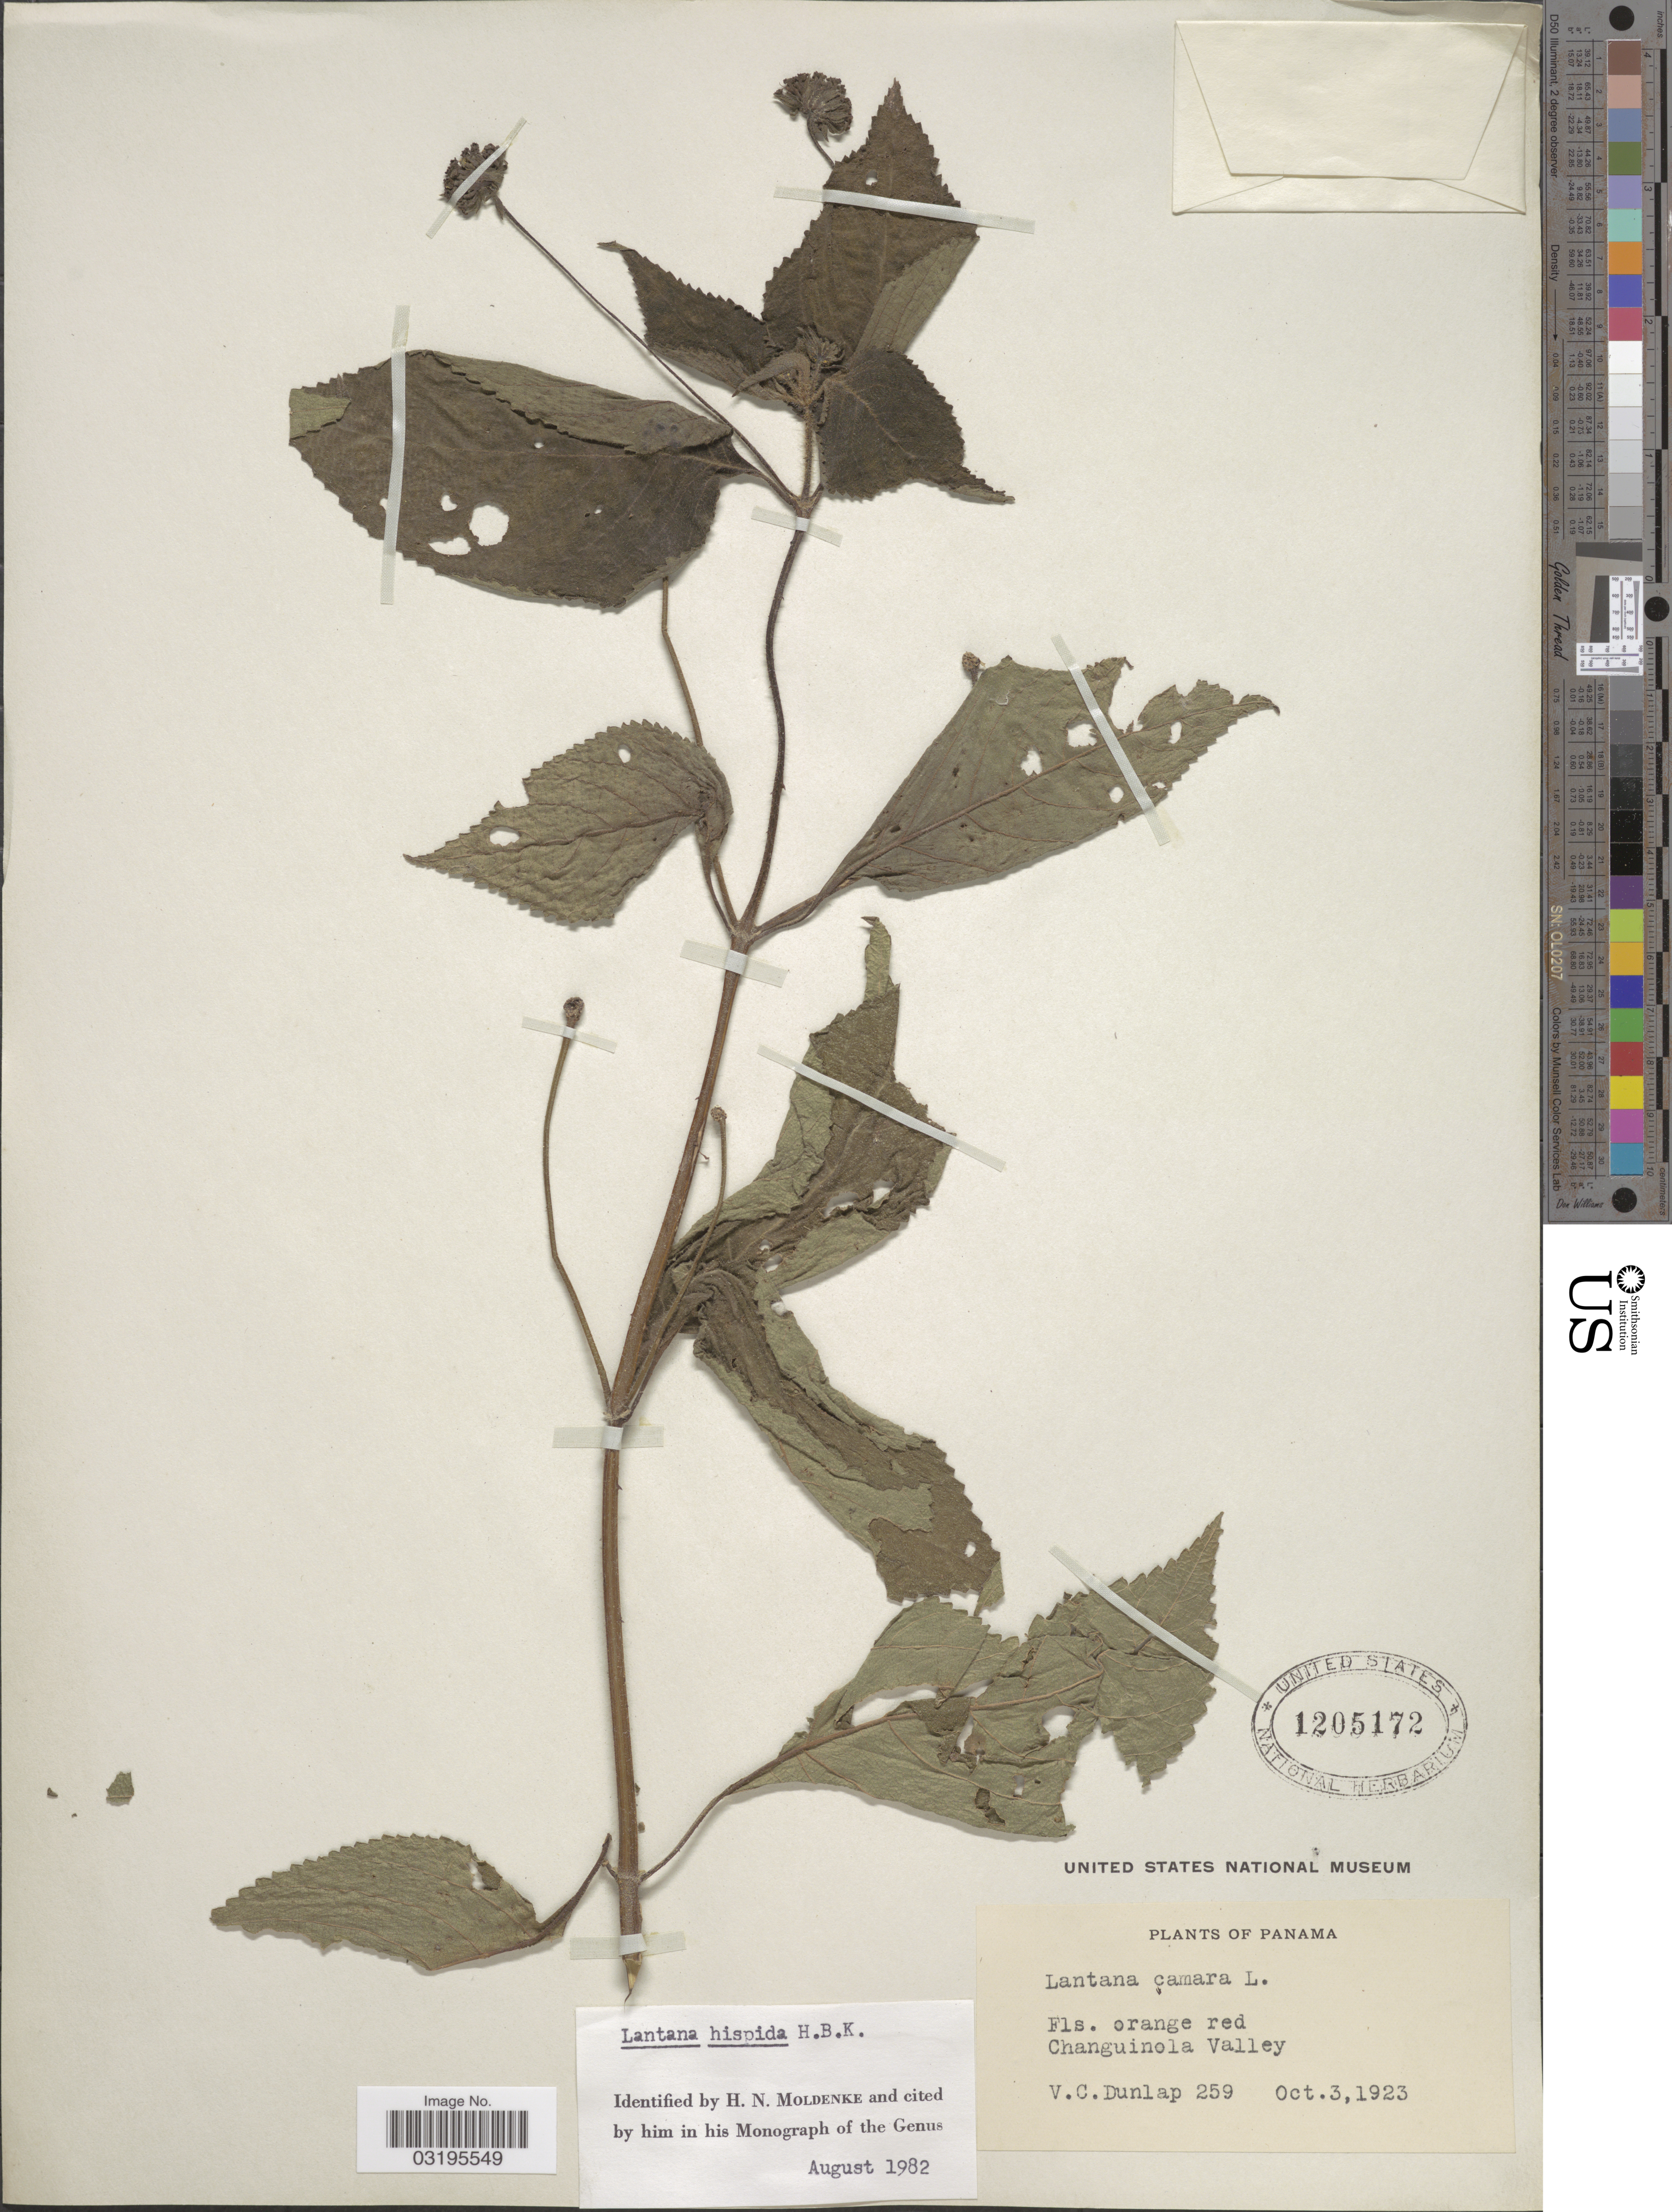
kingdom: Plantae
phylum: Tracheophyta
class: Magnoliopsida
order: Lamiales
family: Verbenaceae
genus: Lantana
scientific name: Lantana hispida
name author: Kunth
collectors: V. C. Dunlap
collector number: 259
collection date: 1923-10-03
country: Panama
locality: Changuinola Valley.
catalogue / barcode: US 1205172